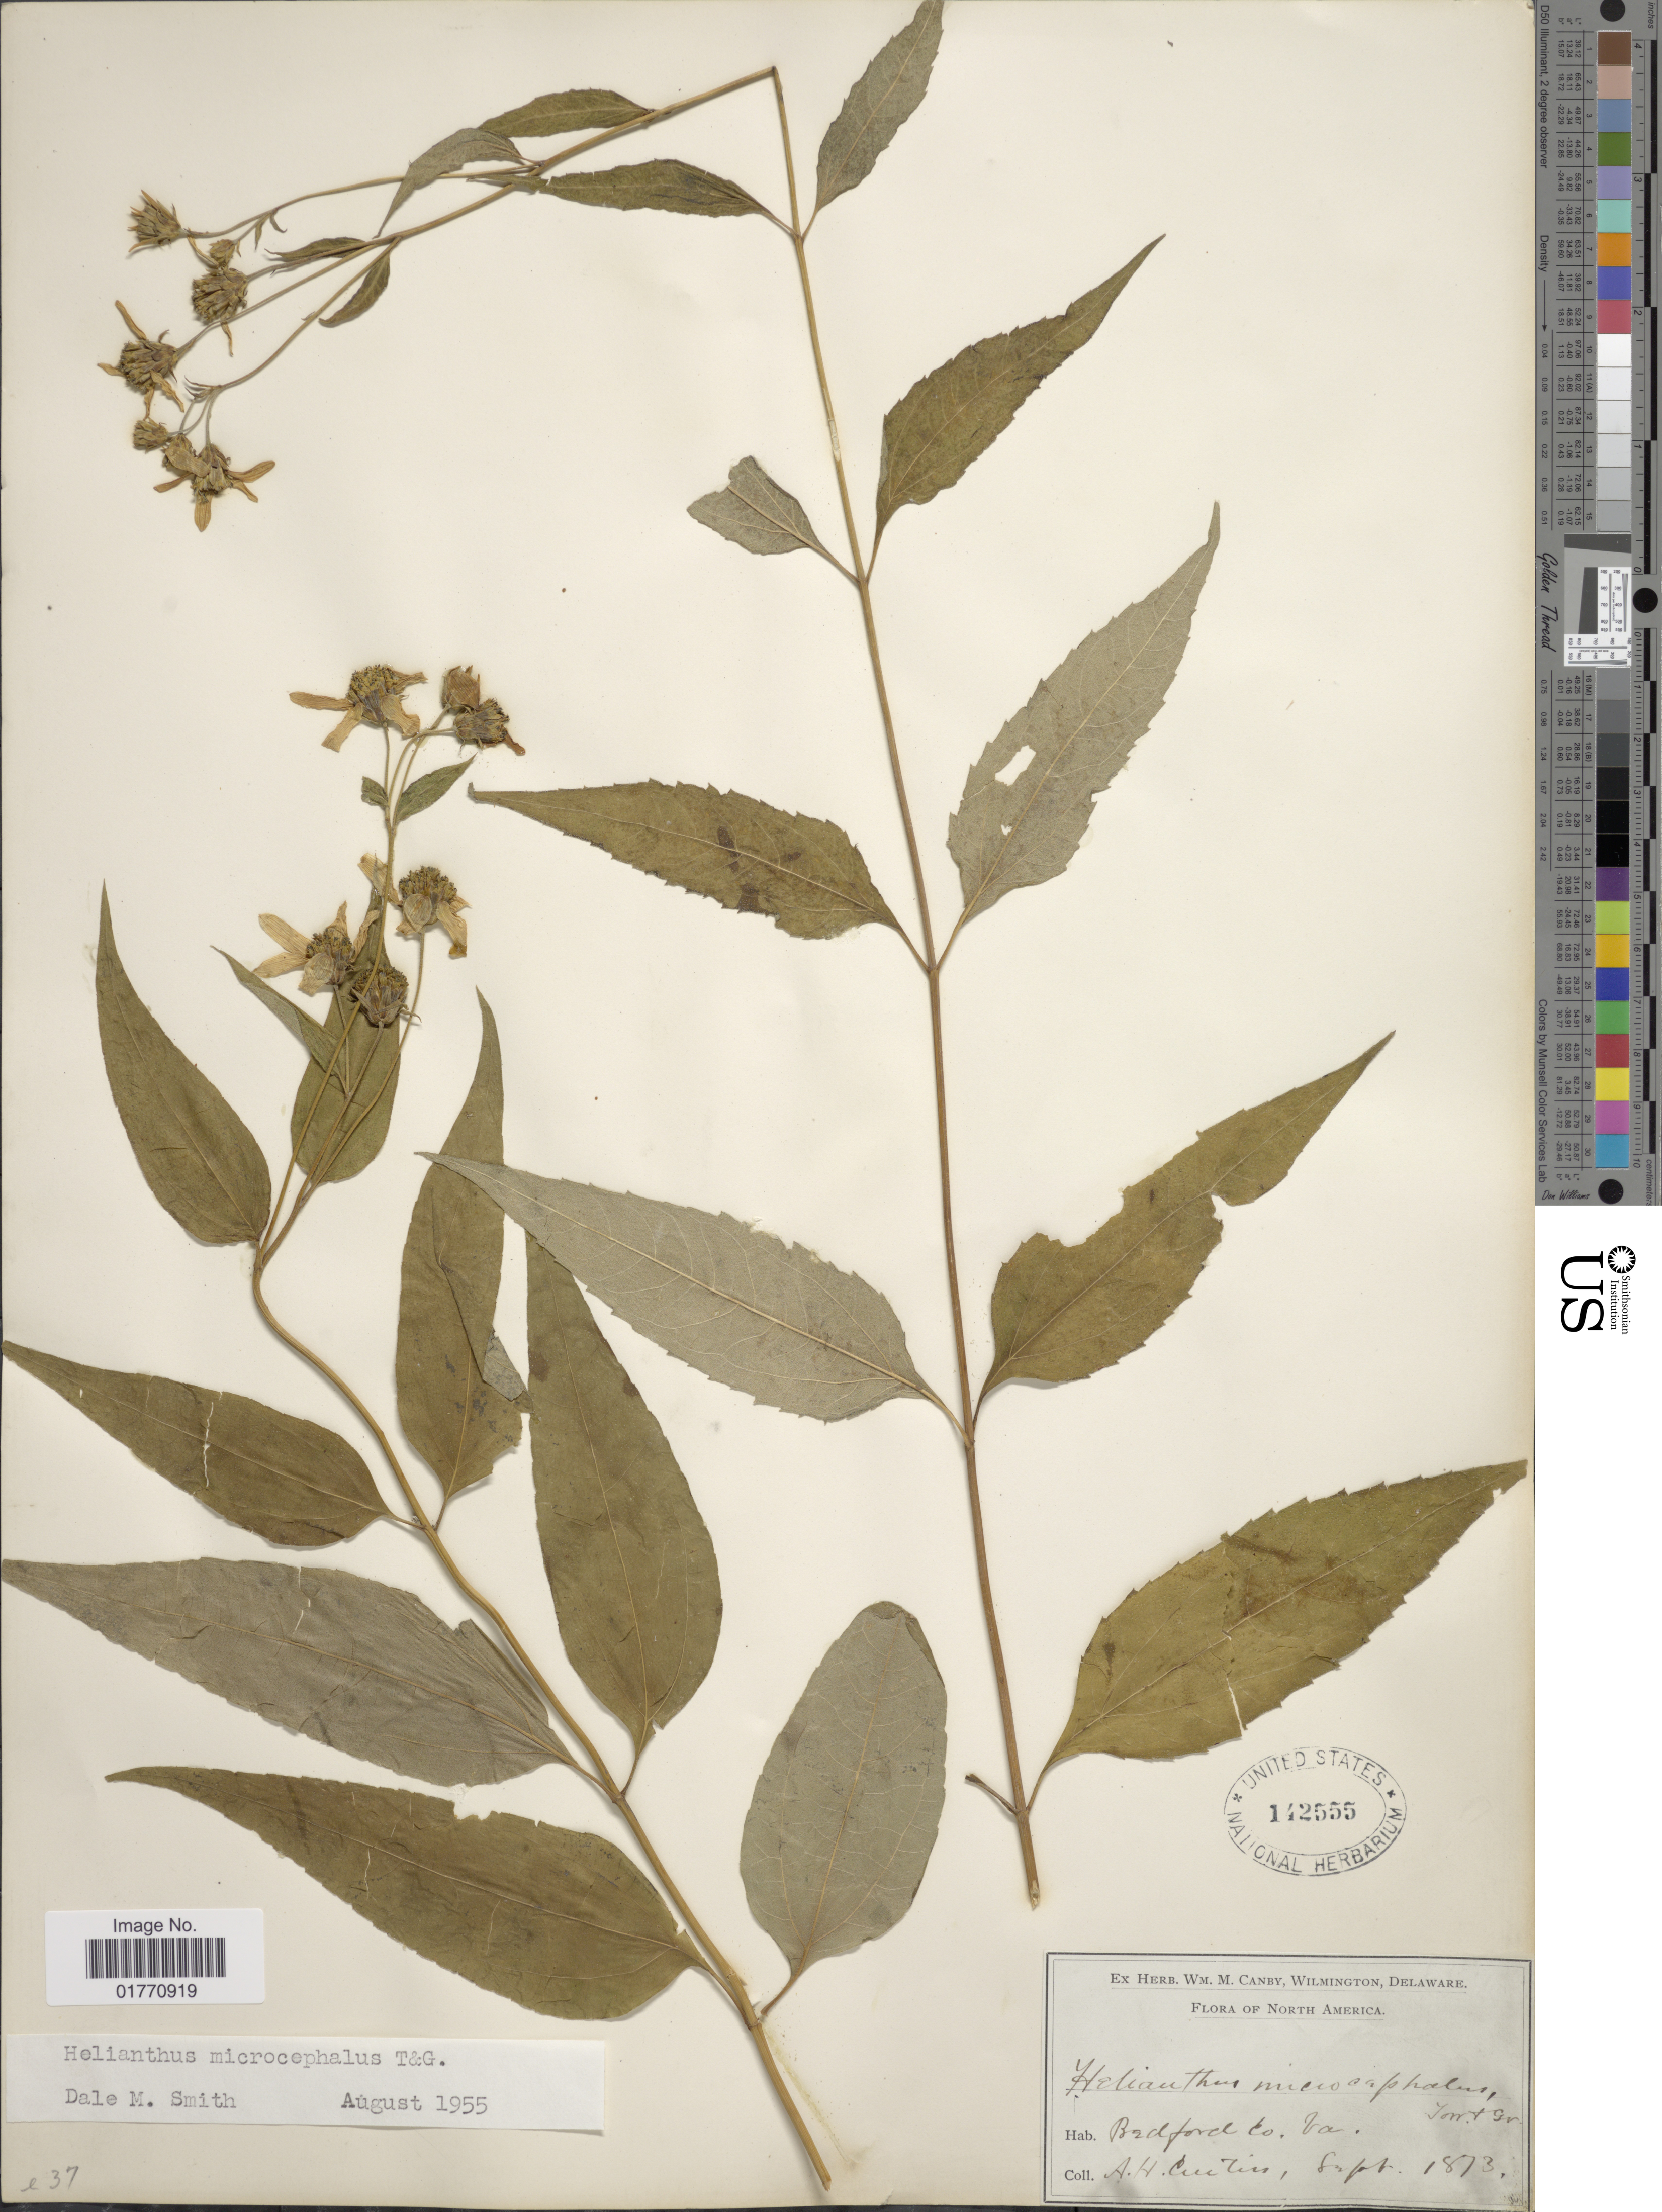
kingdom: Plantae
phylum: Tracheophyta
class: Magnoliopsida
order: Asterales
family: Asteraceae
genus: Helianthus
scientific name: Helianthus microcephalus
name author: Torr. & A. Gray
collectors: A. H. Curtiss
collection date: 1873-09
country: United States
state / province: Virginia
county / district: Bedford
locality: Bedford Co.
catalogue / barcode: US 142555